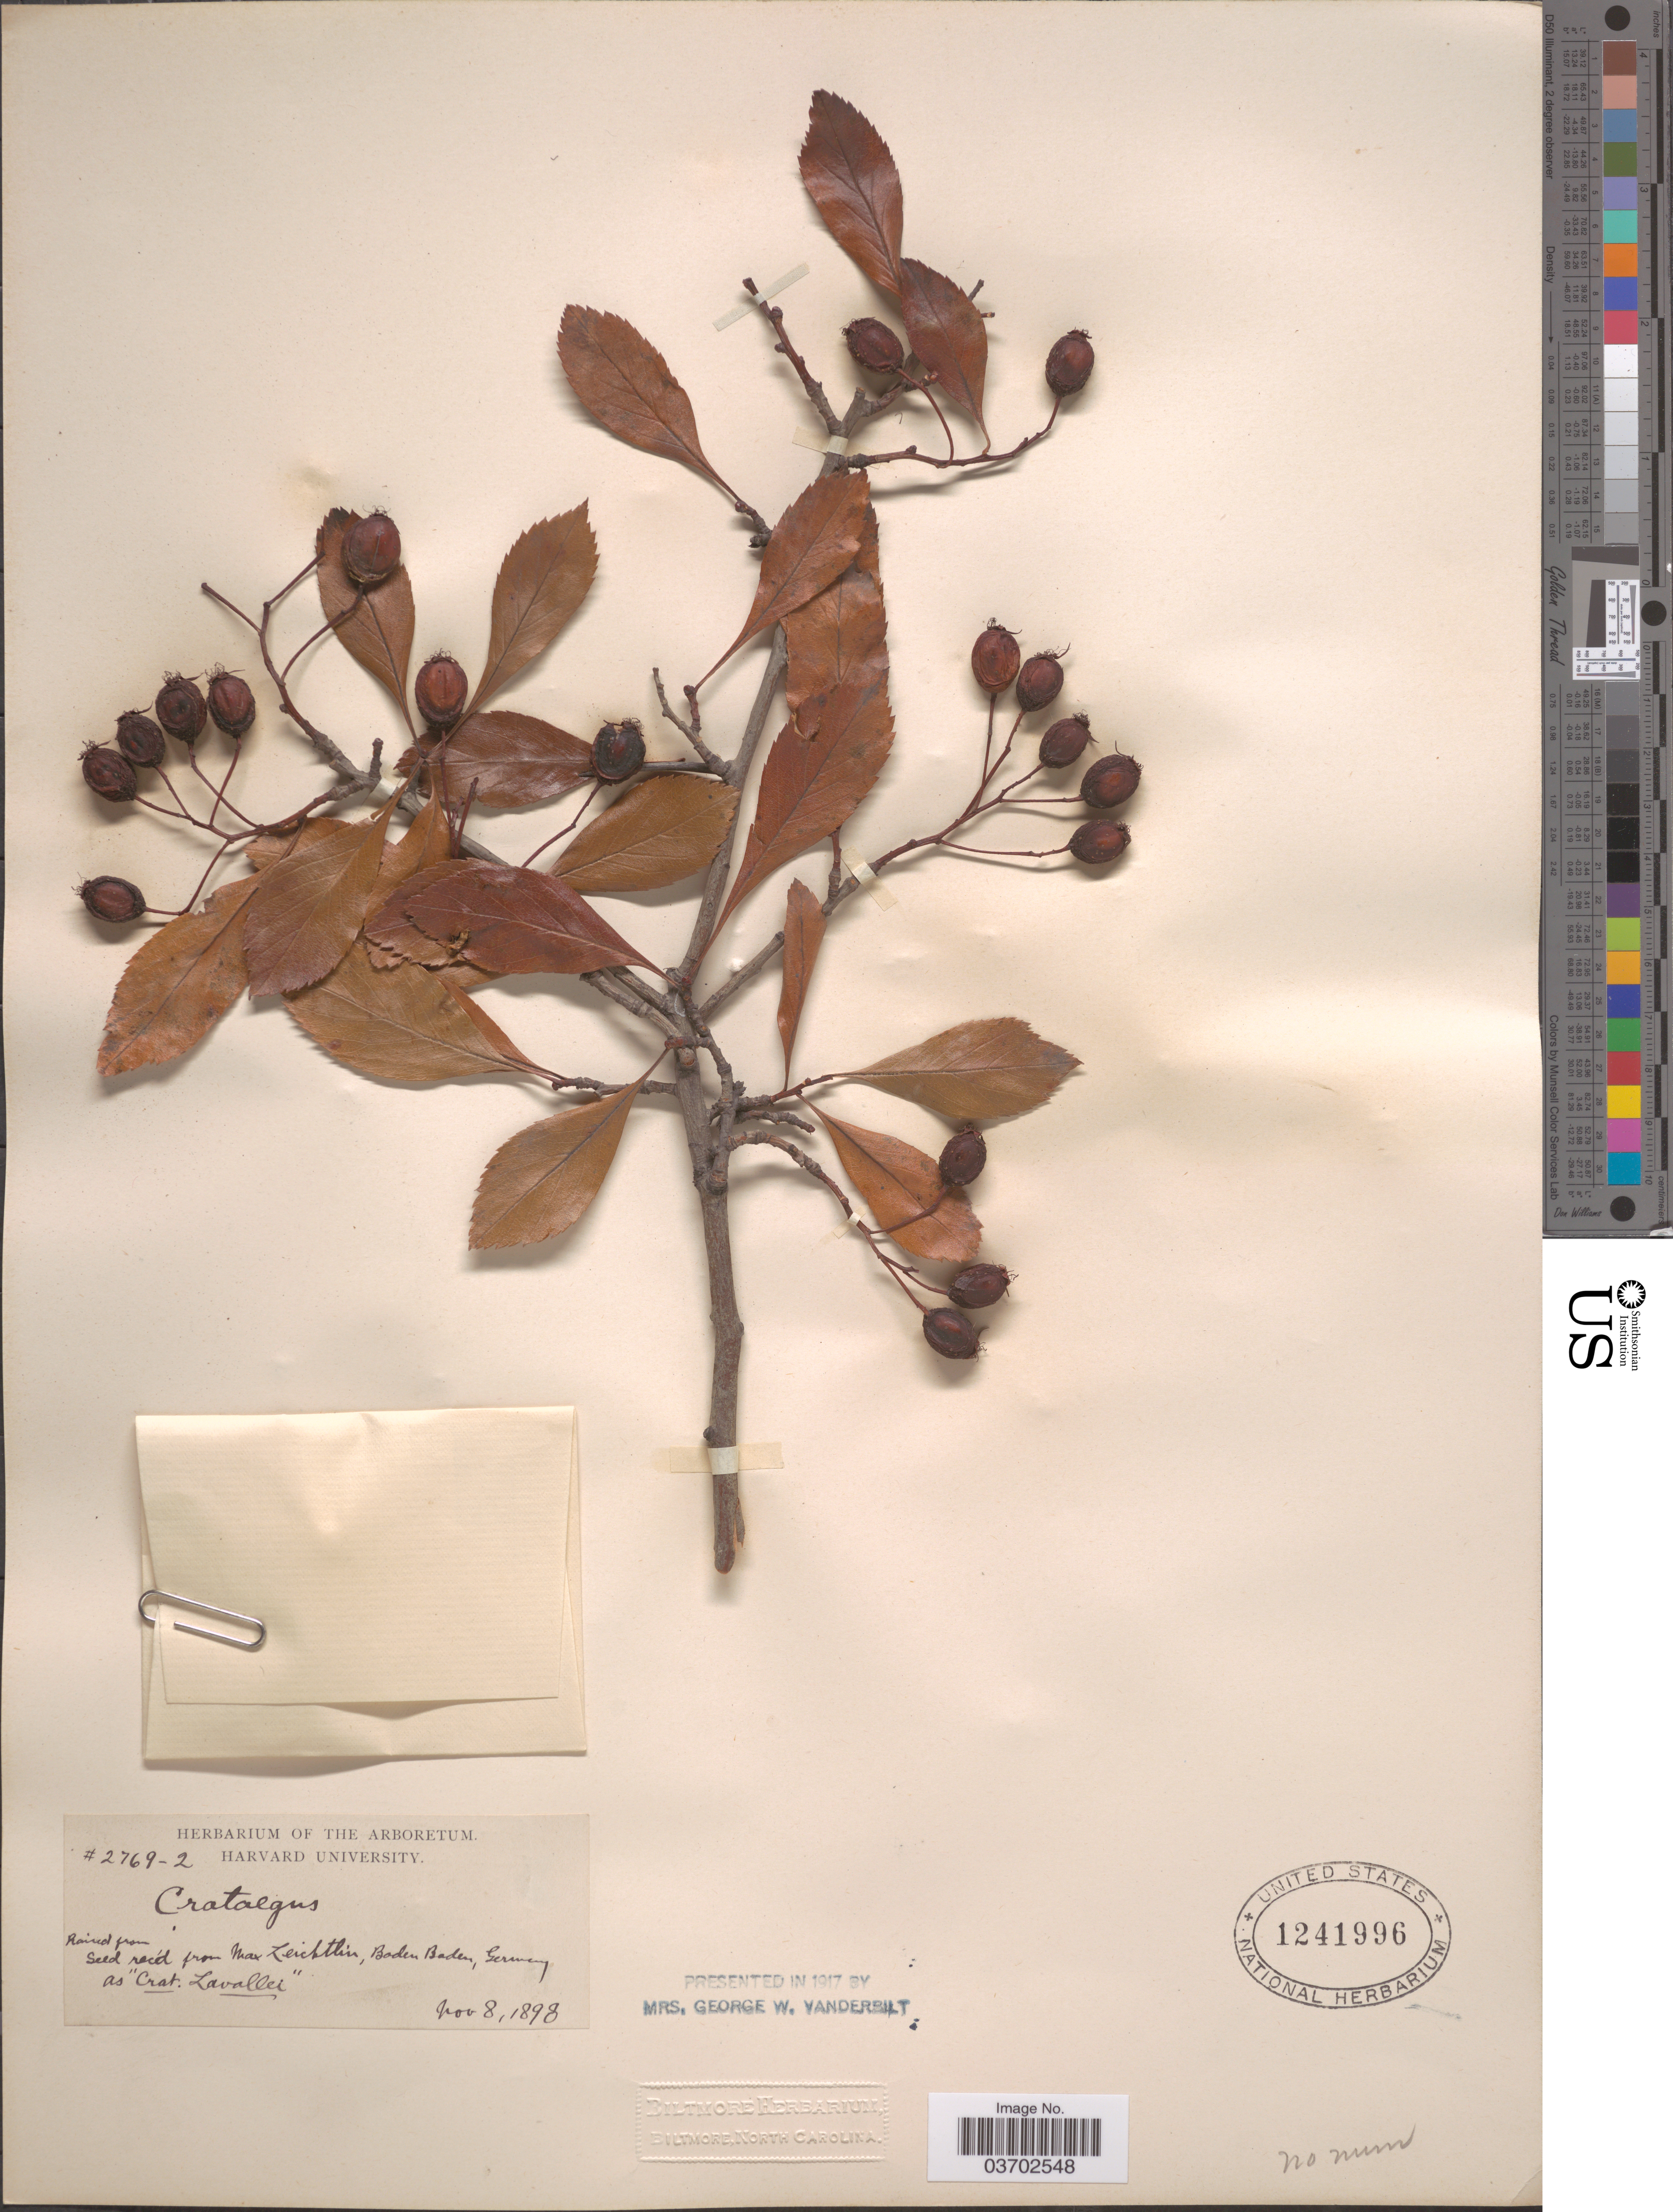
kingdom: Plantae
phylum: Tracheophyta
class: Magnoliopsida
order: Rosales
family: Rosaceae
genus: Crataegus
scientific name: Crataegus lavallei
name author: Sarg.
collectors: Ex herb. of the Arboretum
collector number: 2769-2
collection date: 1898-11-08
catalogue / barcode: US 1241996